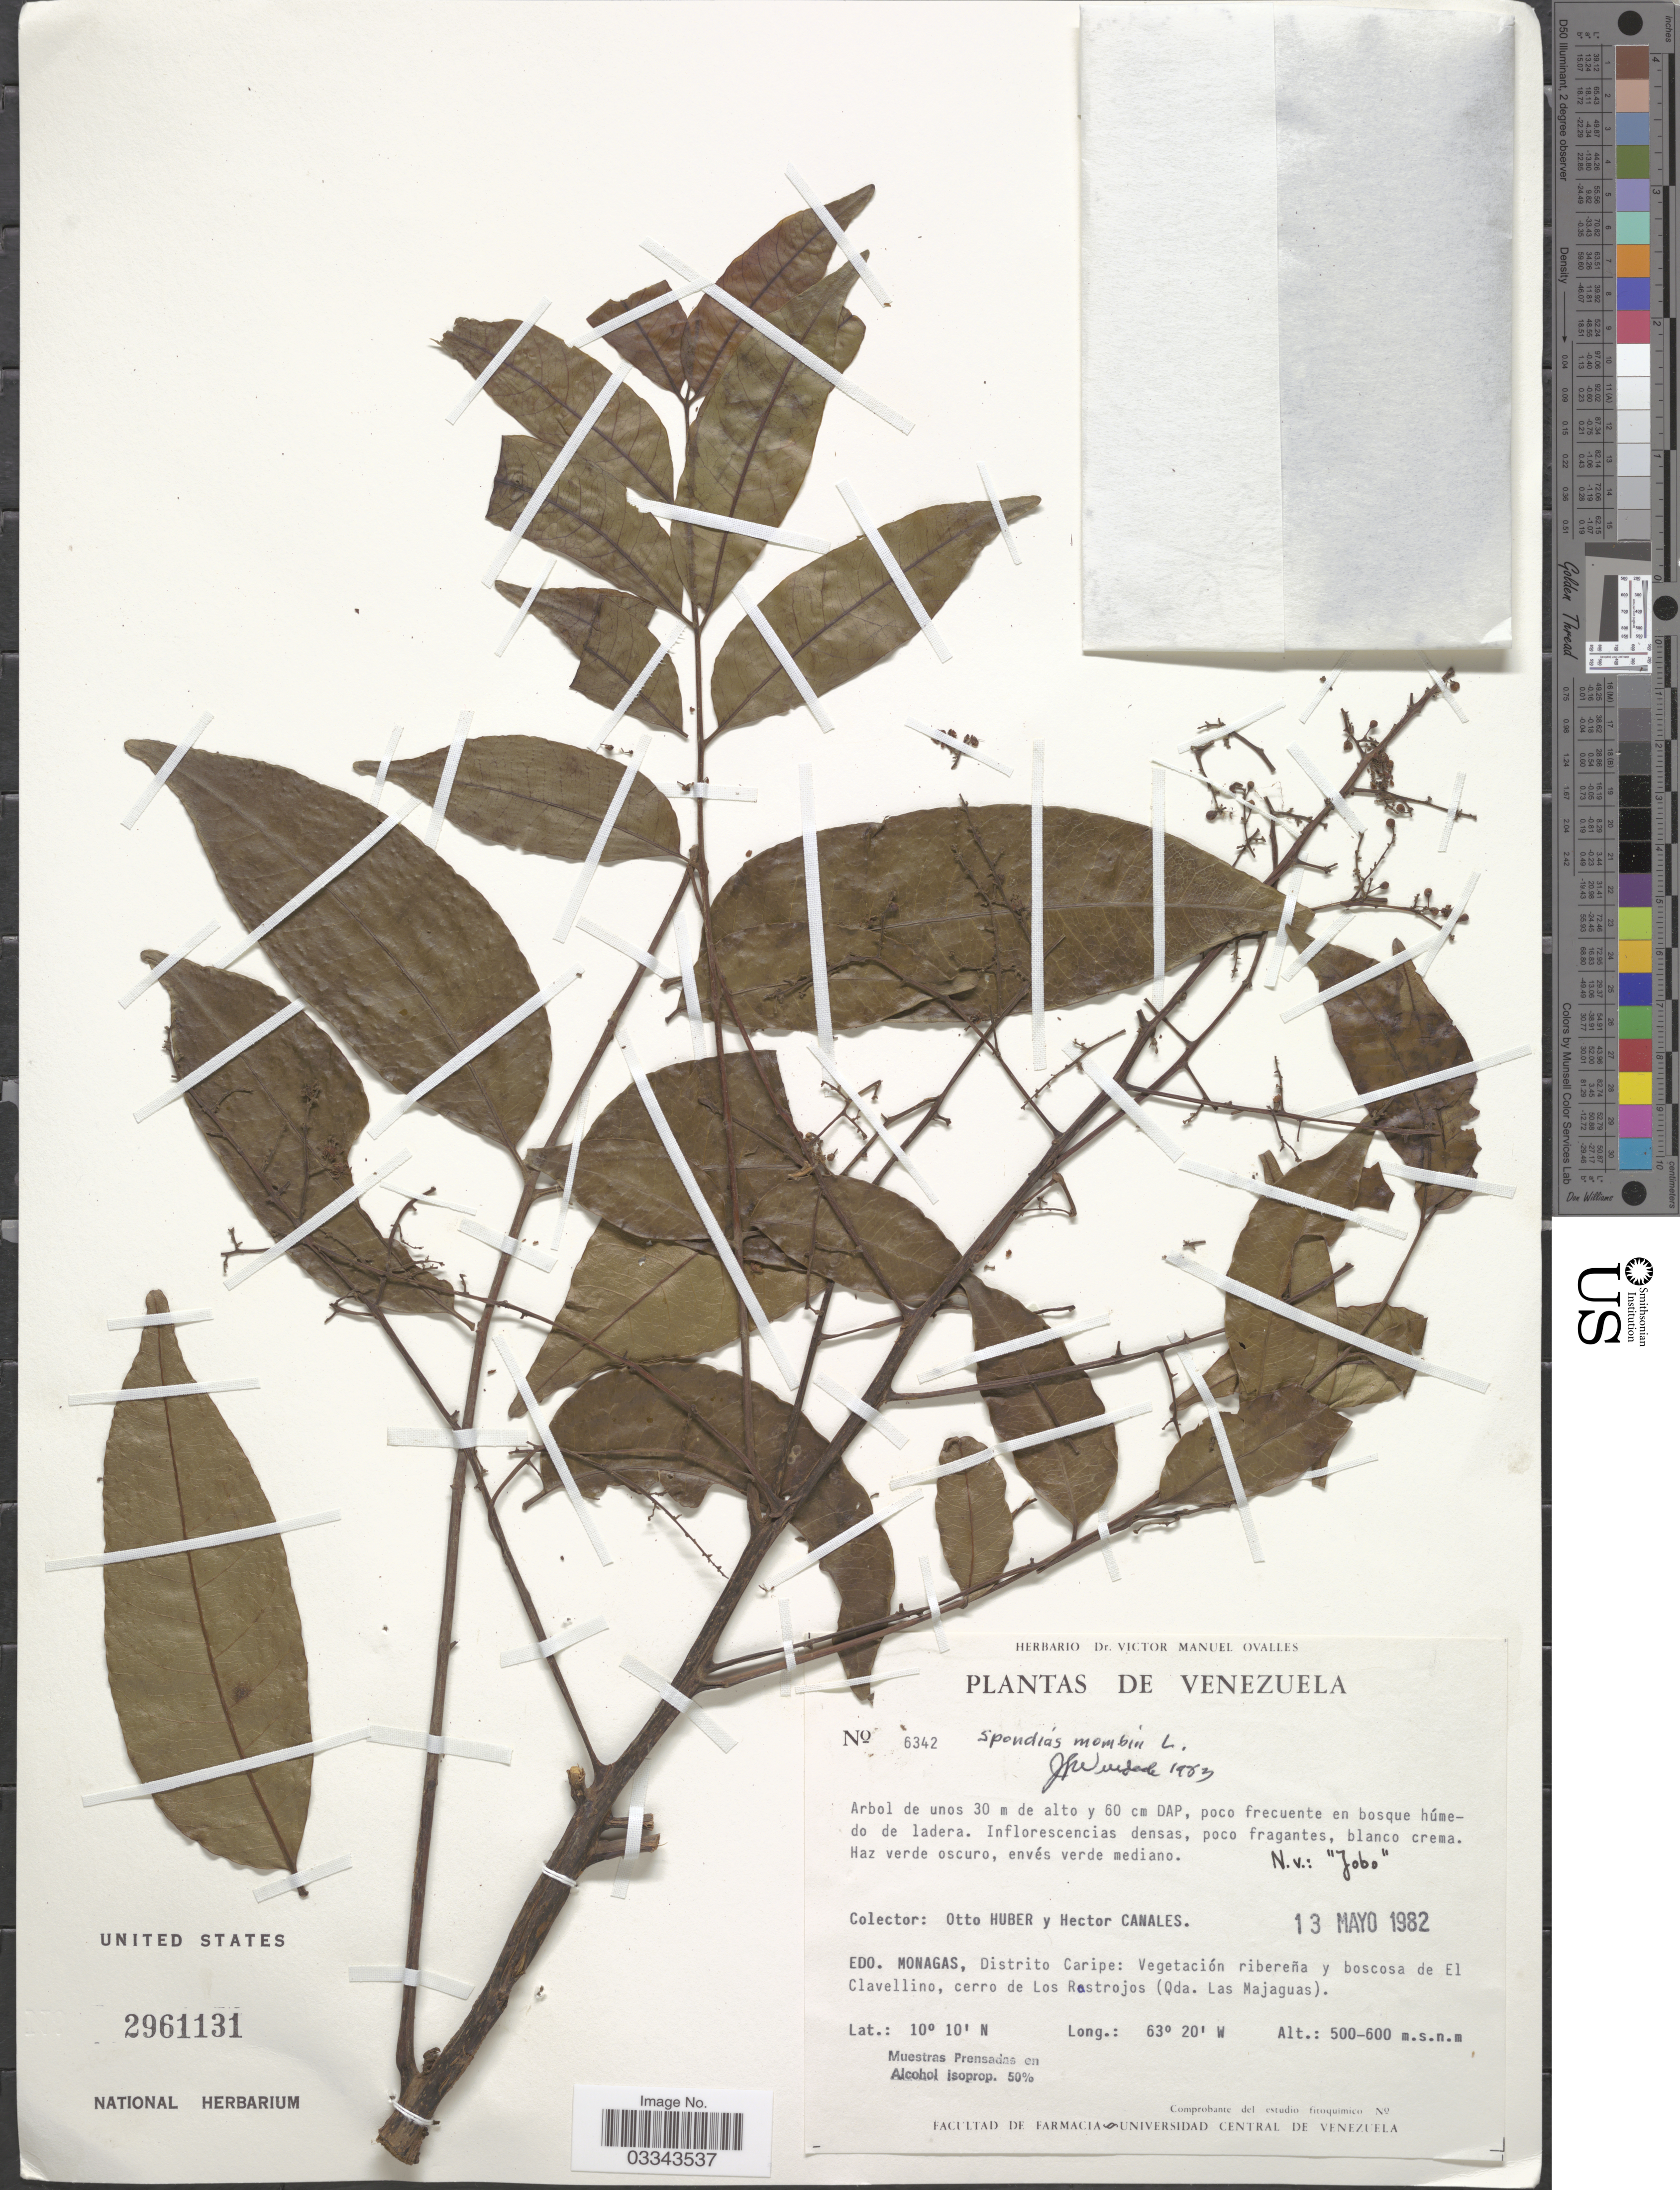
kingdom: Plantae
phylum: Tracheophyta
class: Magnoliopsida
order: Sapindales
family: Anacardiaceae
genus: Spondias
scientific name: Spondias mombin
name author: L.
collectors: O. Huber & H. Canales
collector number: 6342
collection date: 1982-05-13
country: Venezuela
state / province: Monagas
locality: Distrito Caripe: Vegetación ribereña y boscosa de El Clavellino, cerro de Los Rastrojos (Qda. Las Majaguas).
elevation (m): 500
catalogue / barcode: US 2961131